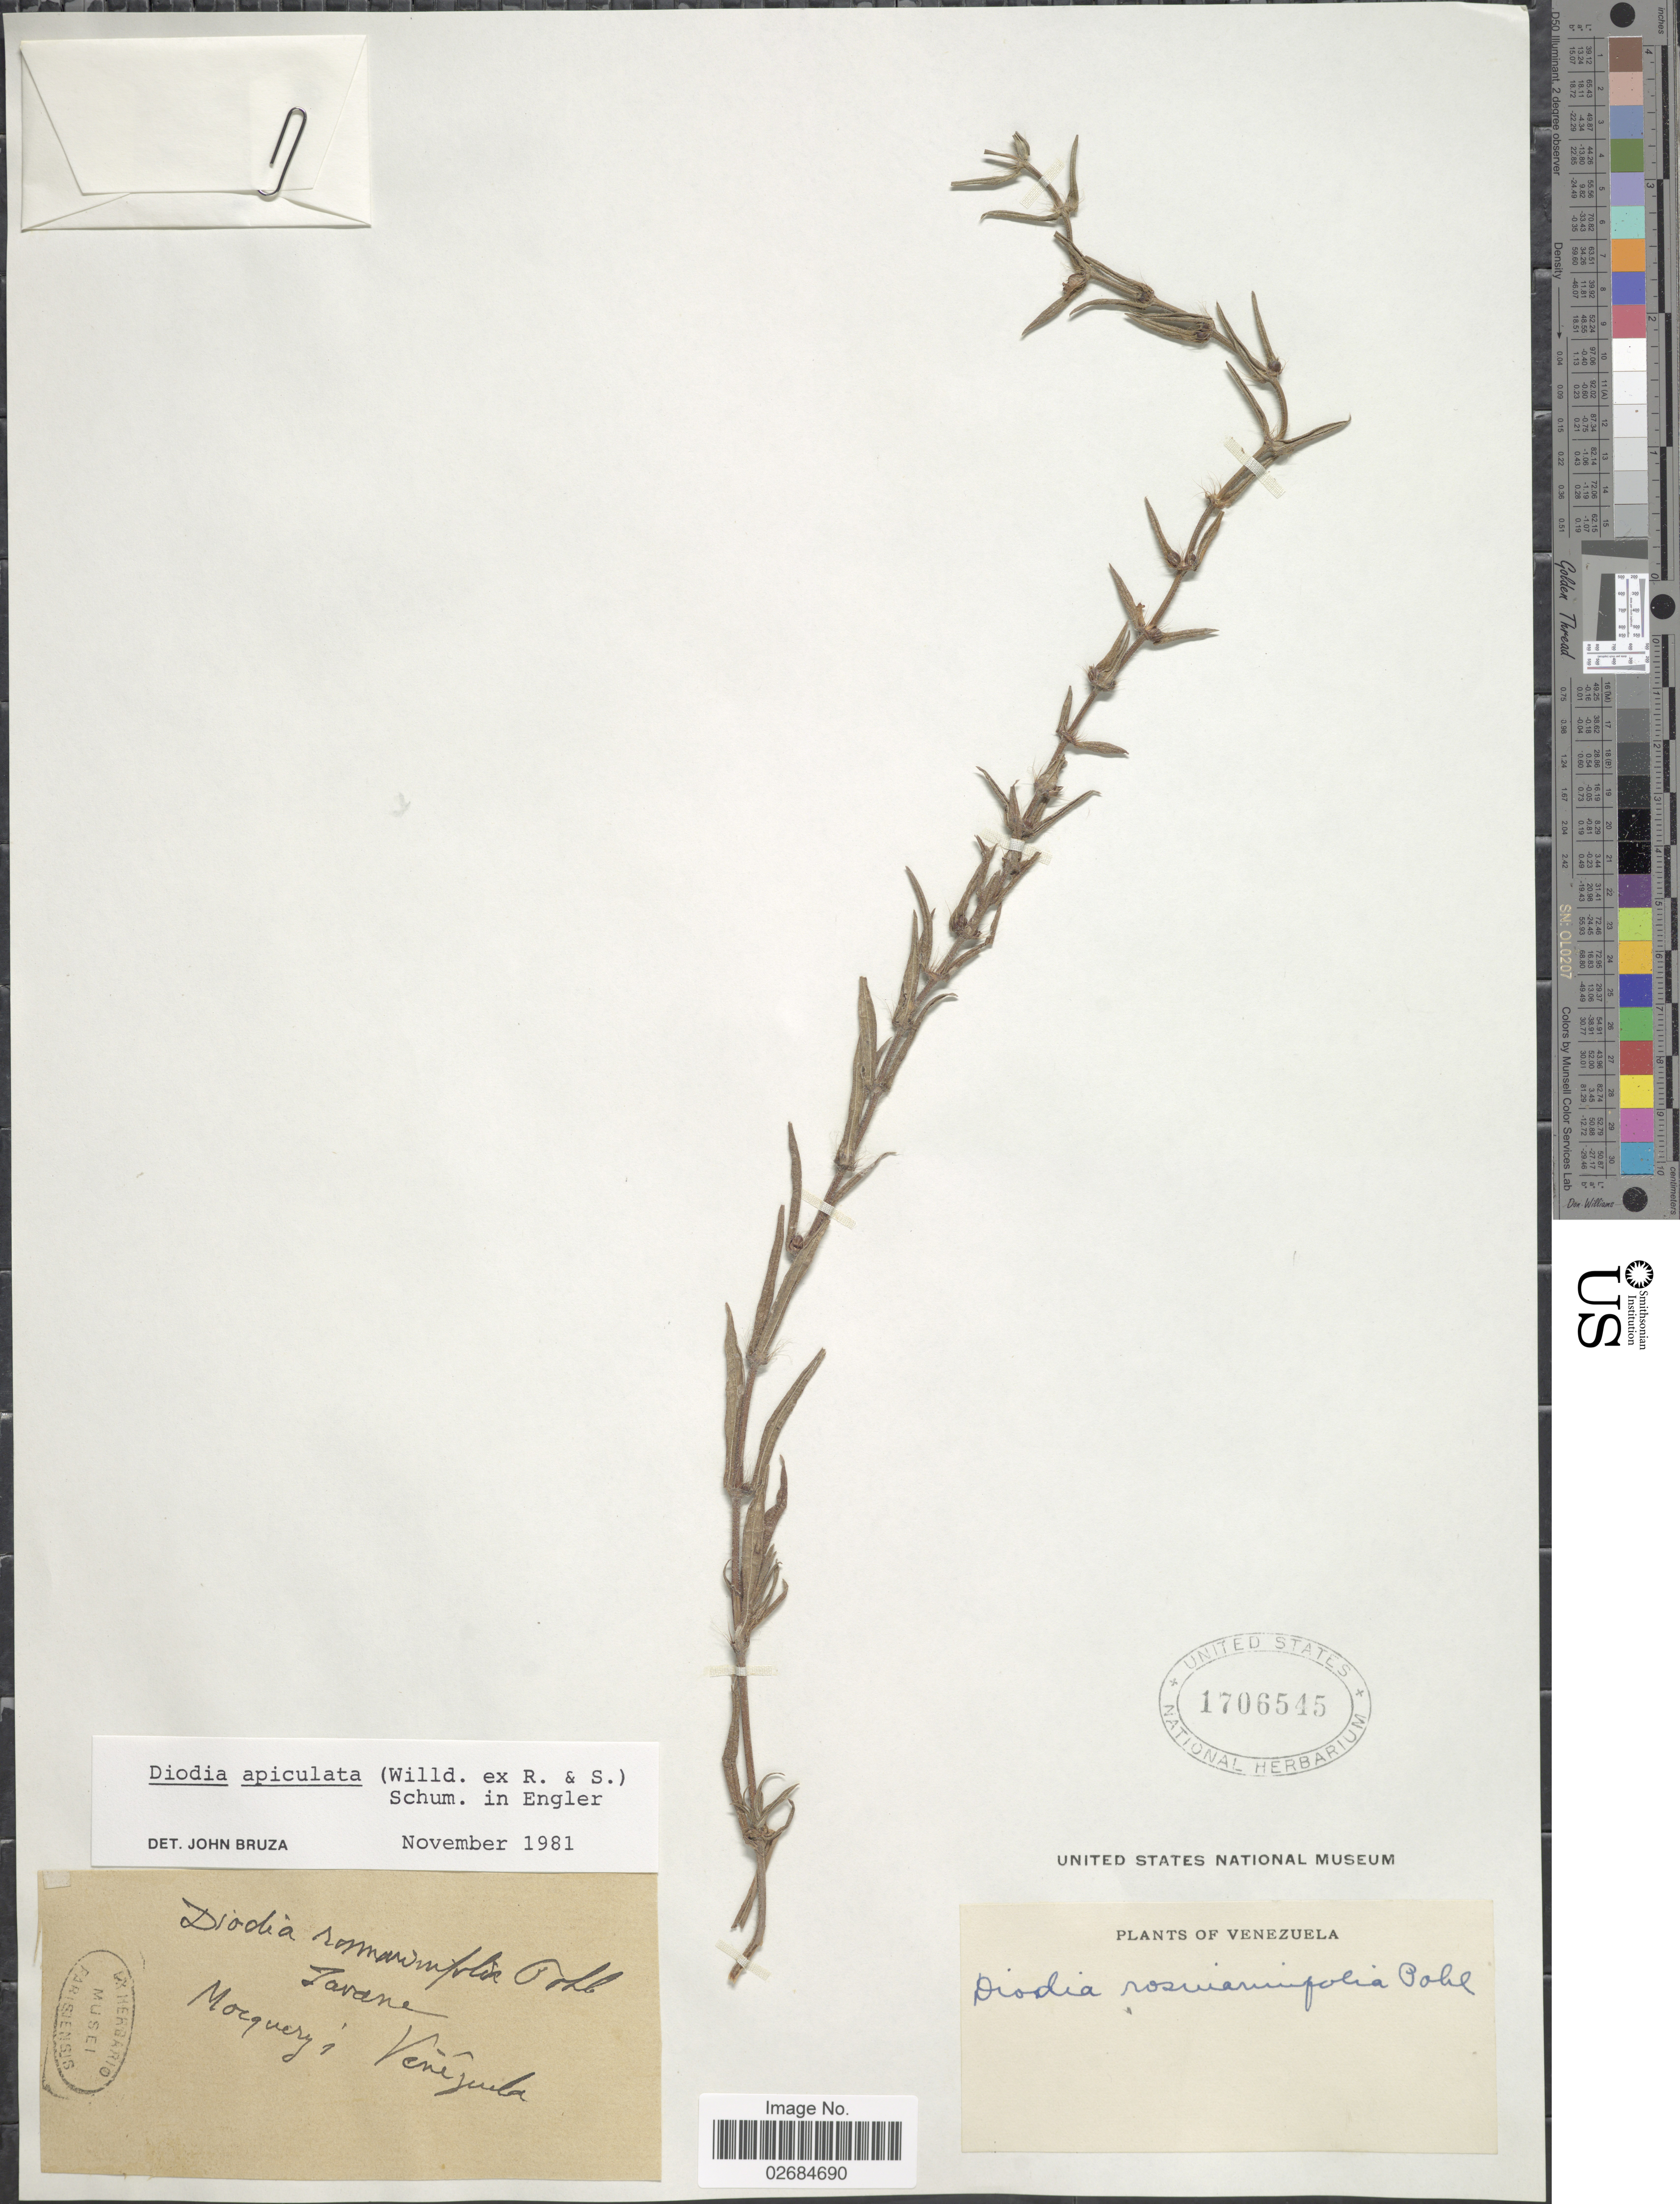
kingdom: Plantae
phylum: Tracheophyta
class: Magnoliopsida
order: Gentianales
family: Rubiaceae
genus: Diodia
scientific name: Diodia apiculata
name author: (Willd. ex Roem. & Schult.) K. Schum.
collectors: A. Mocquerys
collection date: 1893/1894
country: Venezuela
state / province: Lara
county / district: Morán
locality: Bucarito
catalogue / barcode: US 1706545